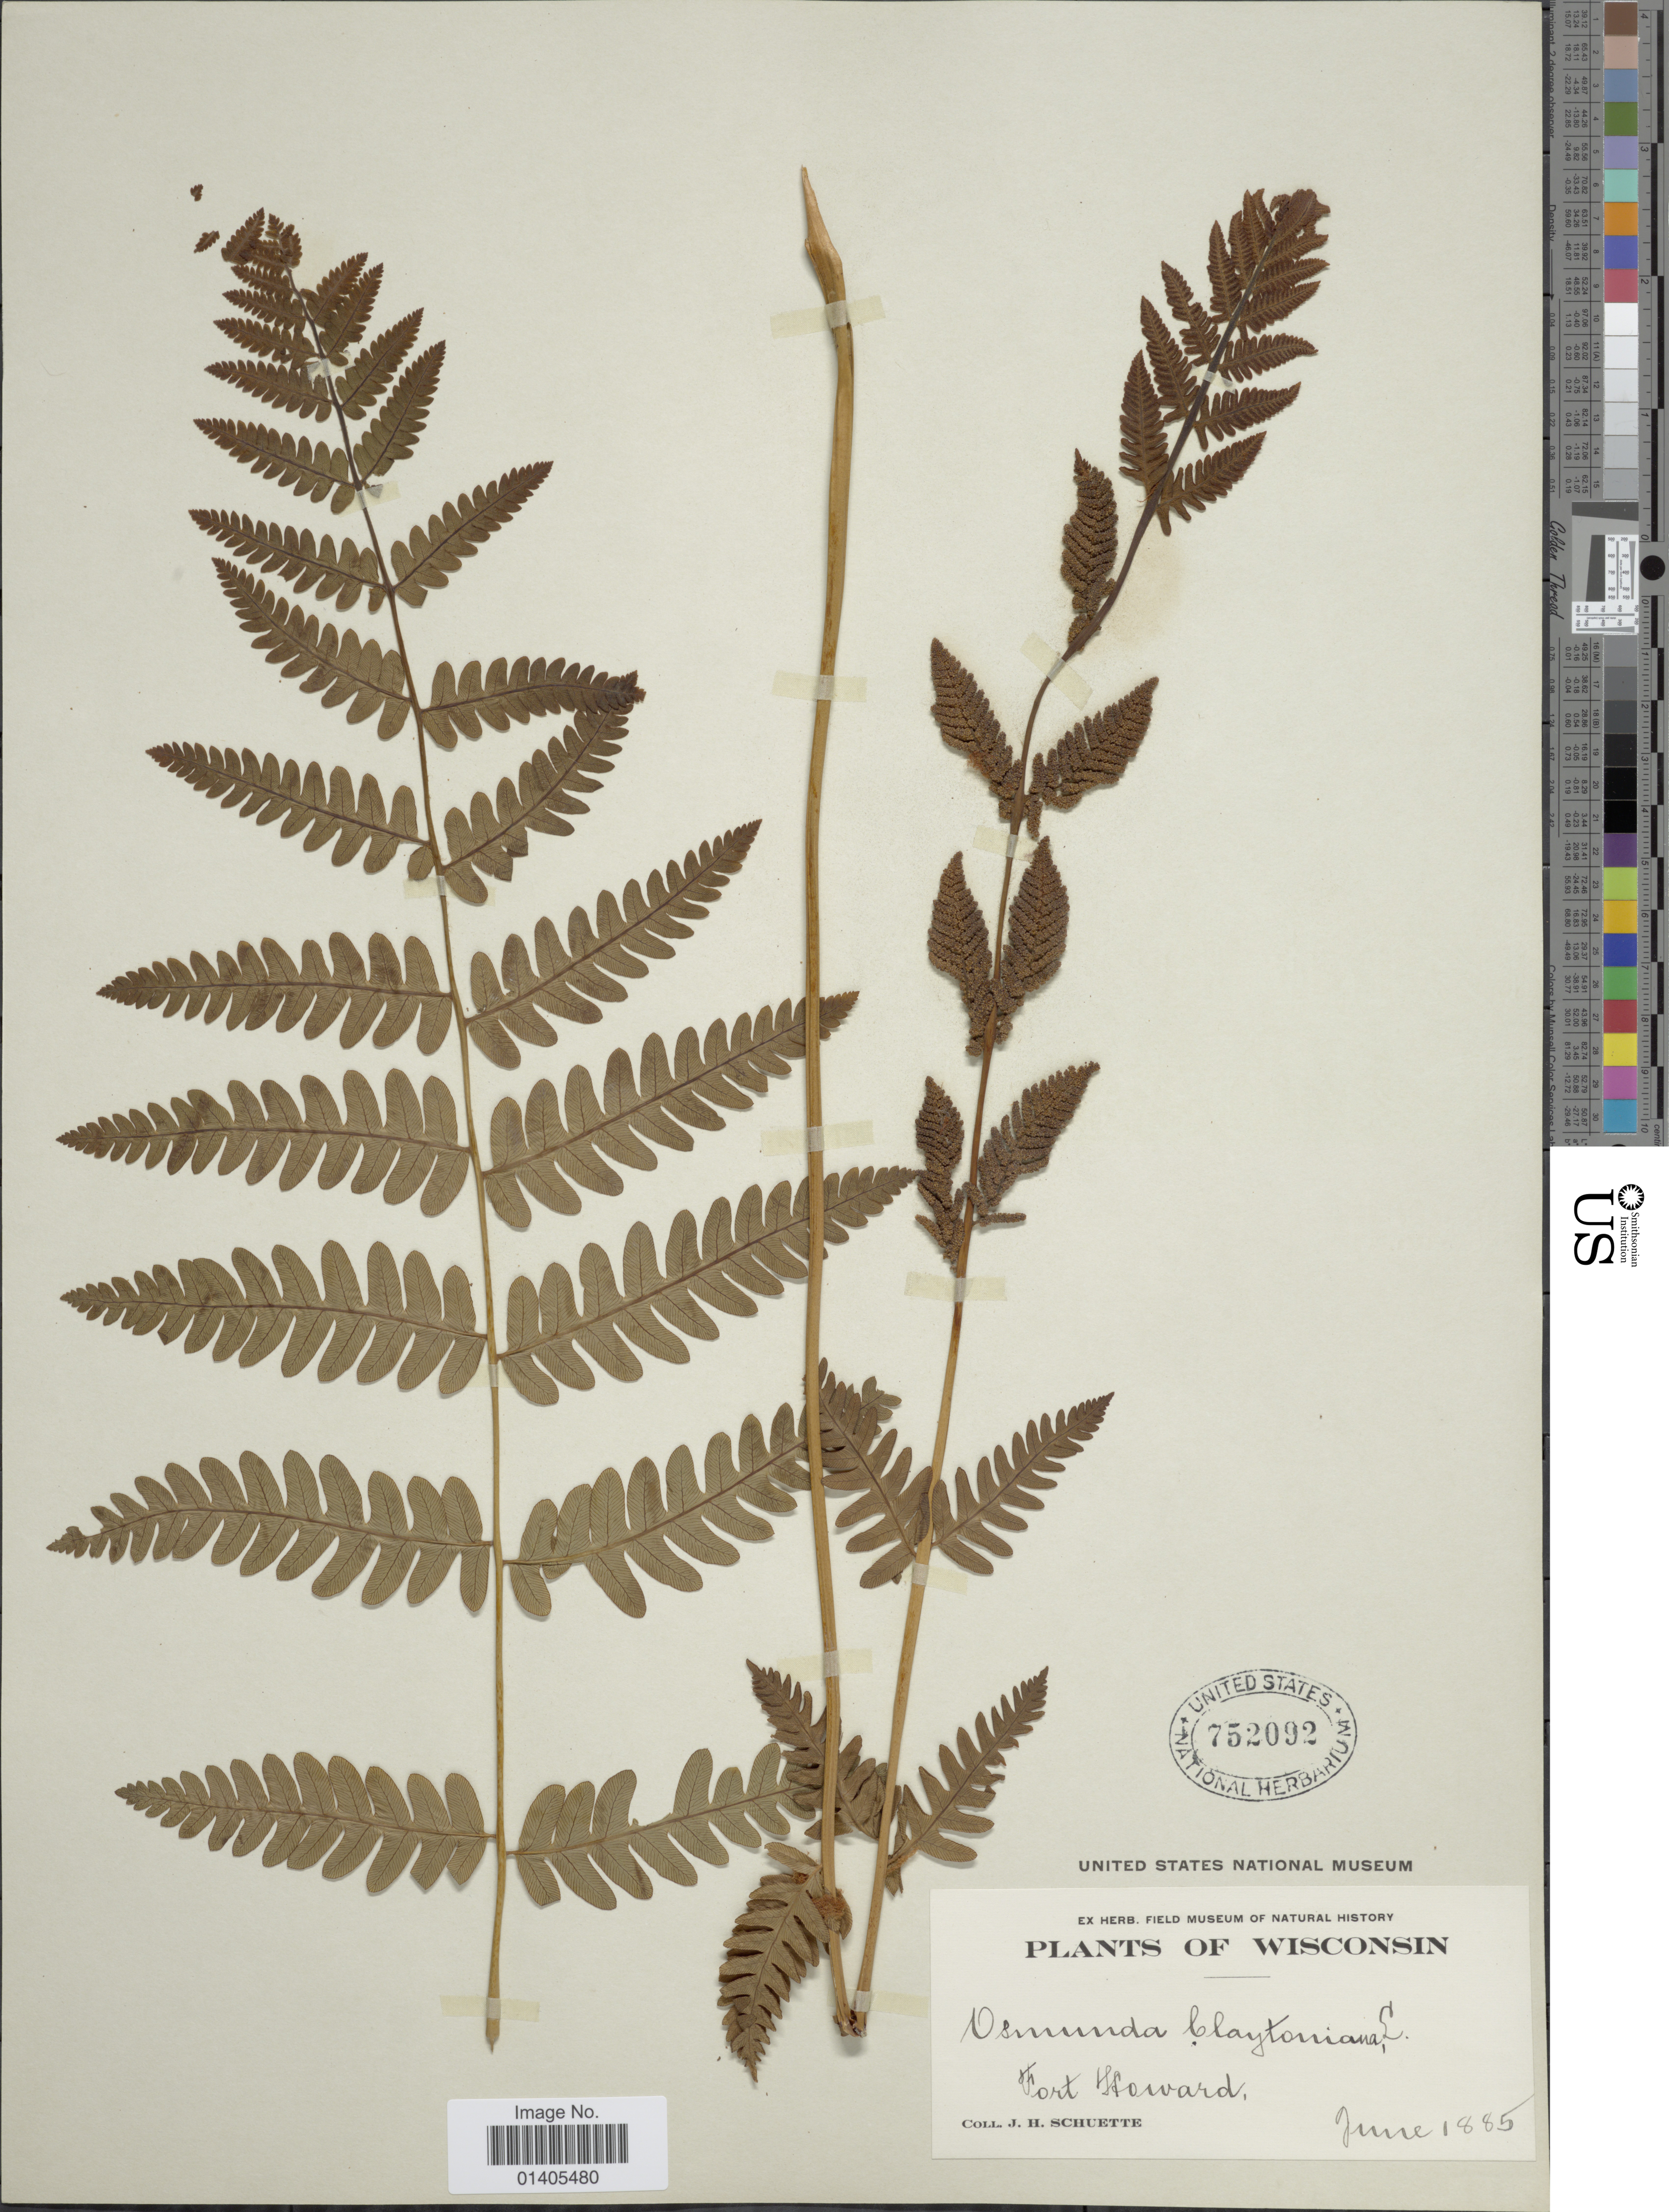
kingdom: Plantae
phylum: Tracheophyta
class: Polypodiopsida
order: Osmundales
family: Osmundaceae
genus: Osmunda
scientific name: Osmunda claytoniana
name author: (L.) Tagawa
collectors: J. H. Schuette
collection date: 1885-06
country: United States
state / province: Wisconsin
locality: Fort Howard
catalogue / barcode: US 752092